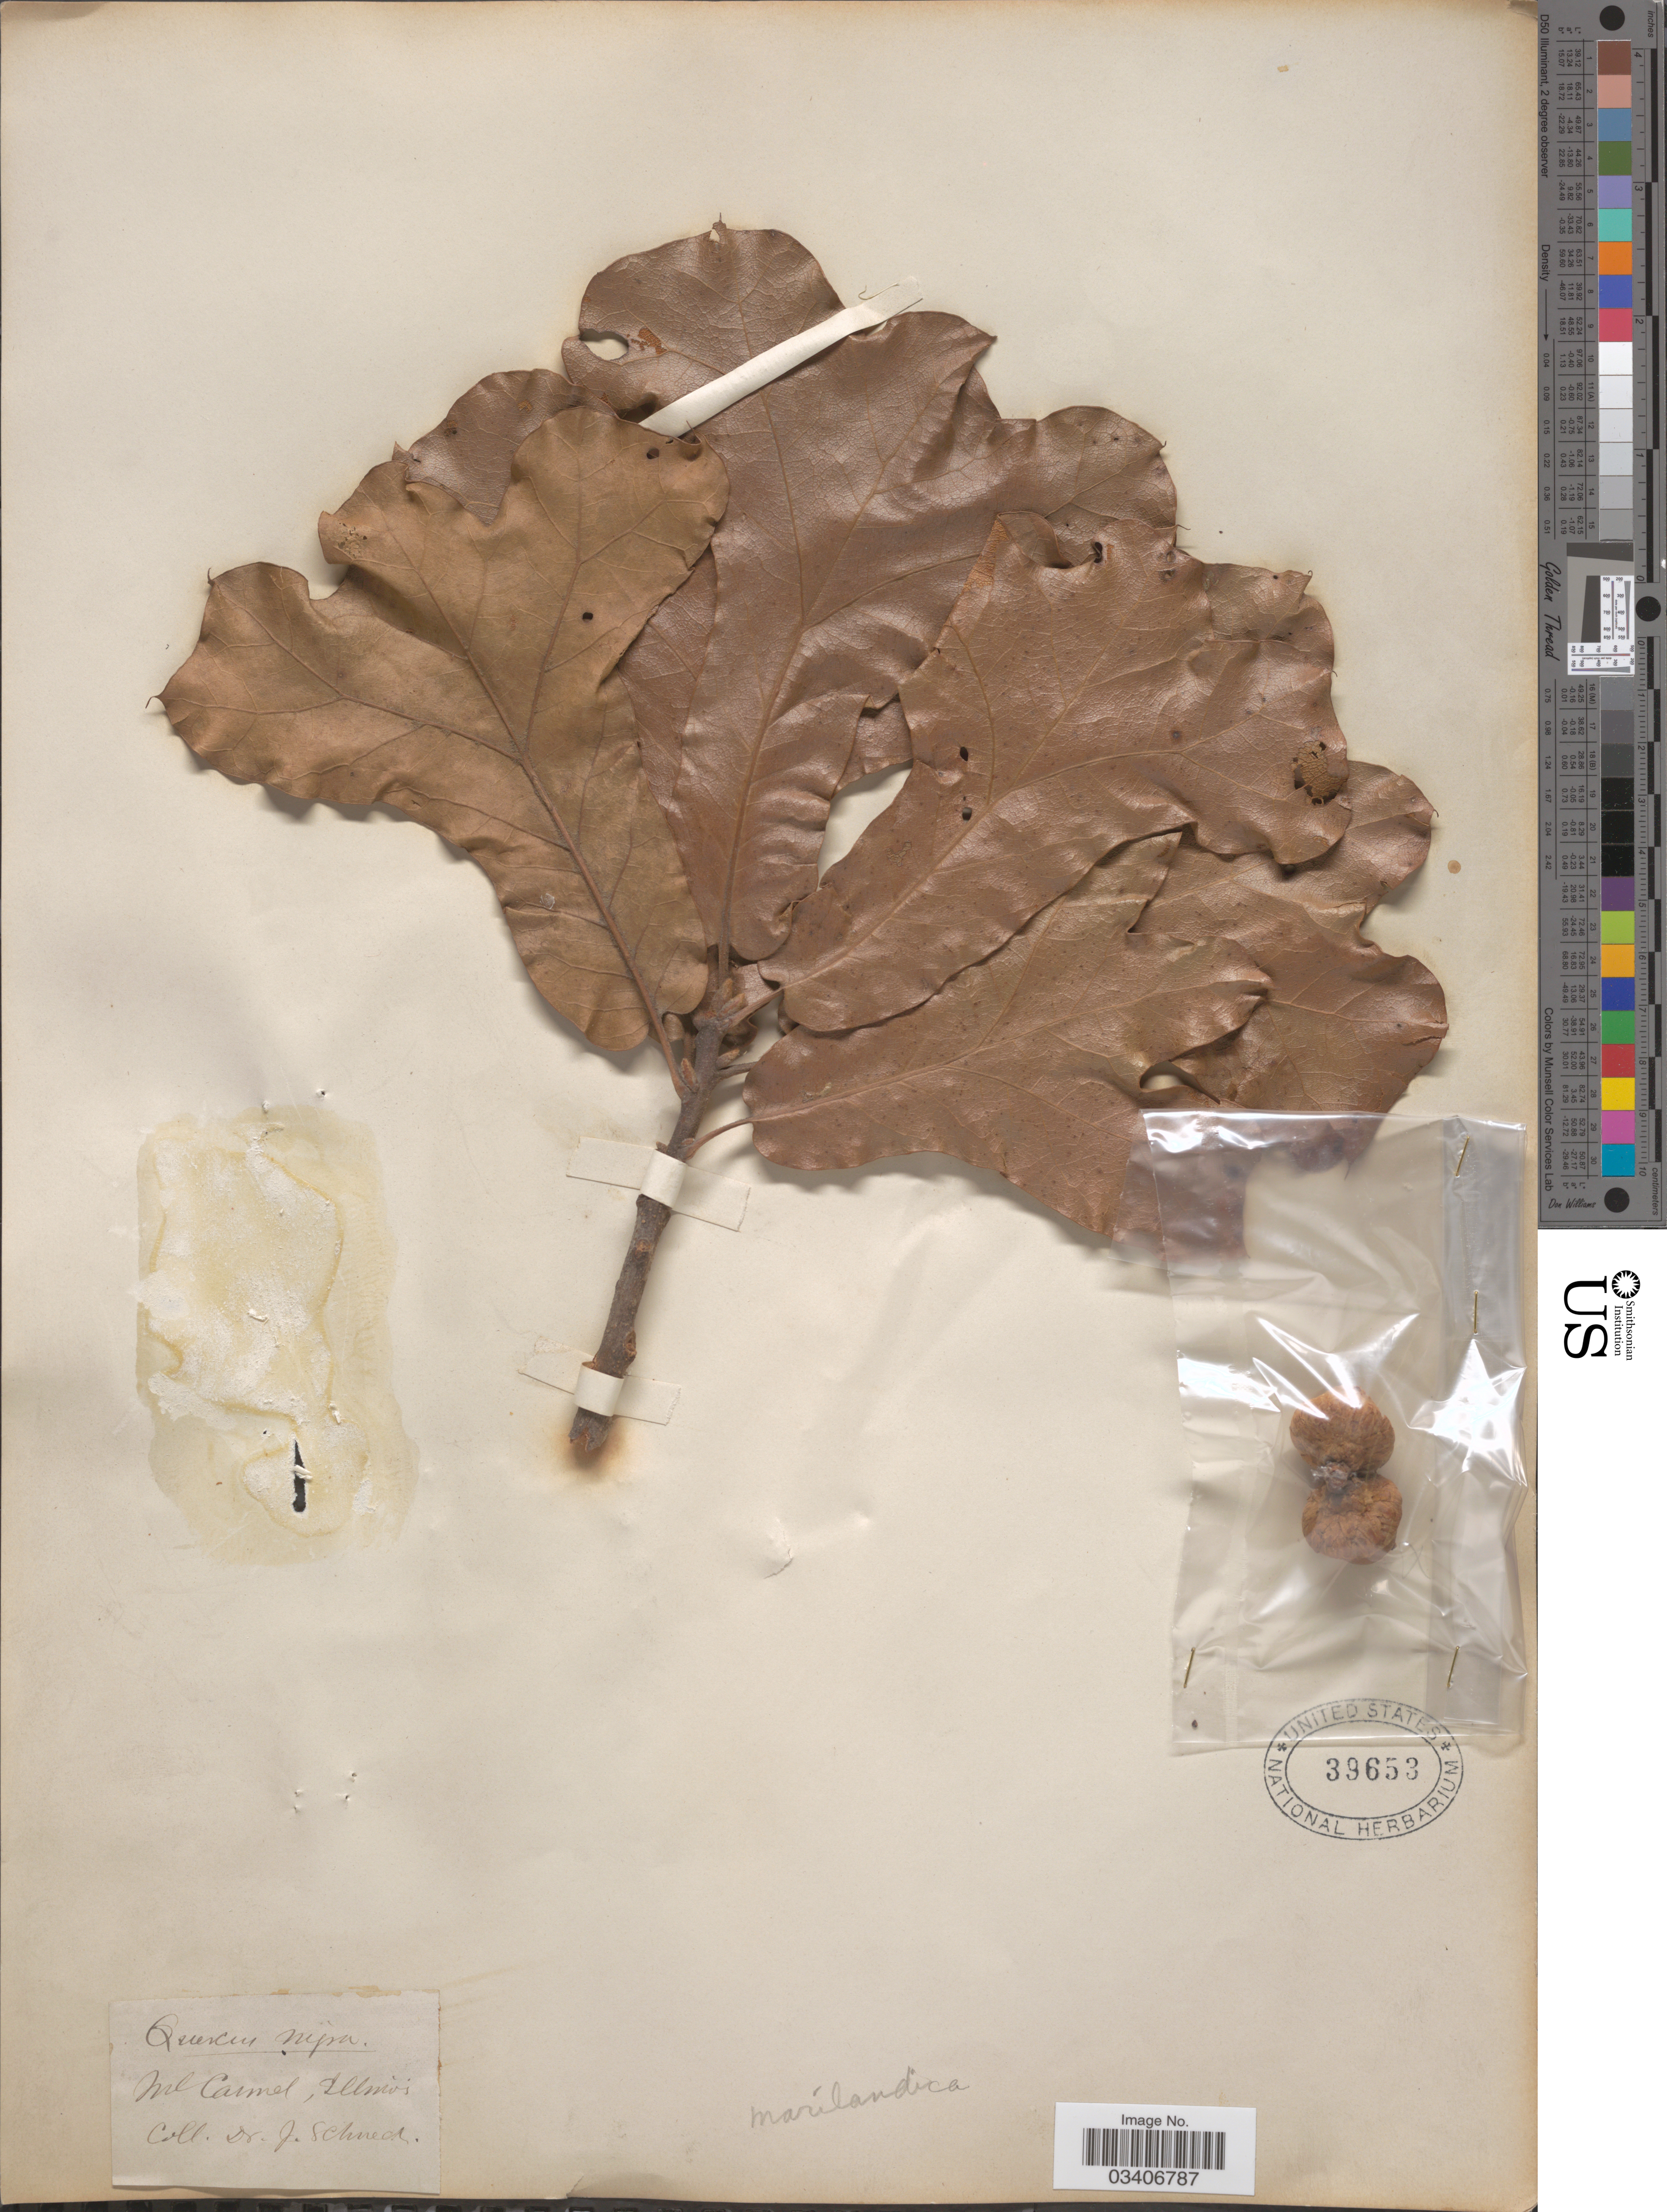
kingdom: Plantae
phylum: Tracheophyta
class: Magnoliopsida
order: Fagales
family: Fagaceae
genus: Quercus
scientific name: Quercus marilandica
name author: (L.) Münchh.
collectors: J. Schneck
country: United States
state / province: Illinois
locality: Mt Carmel.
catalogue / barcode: US 39653